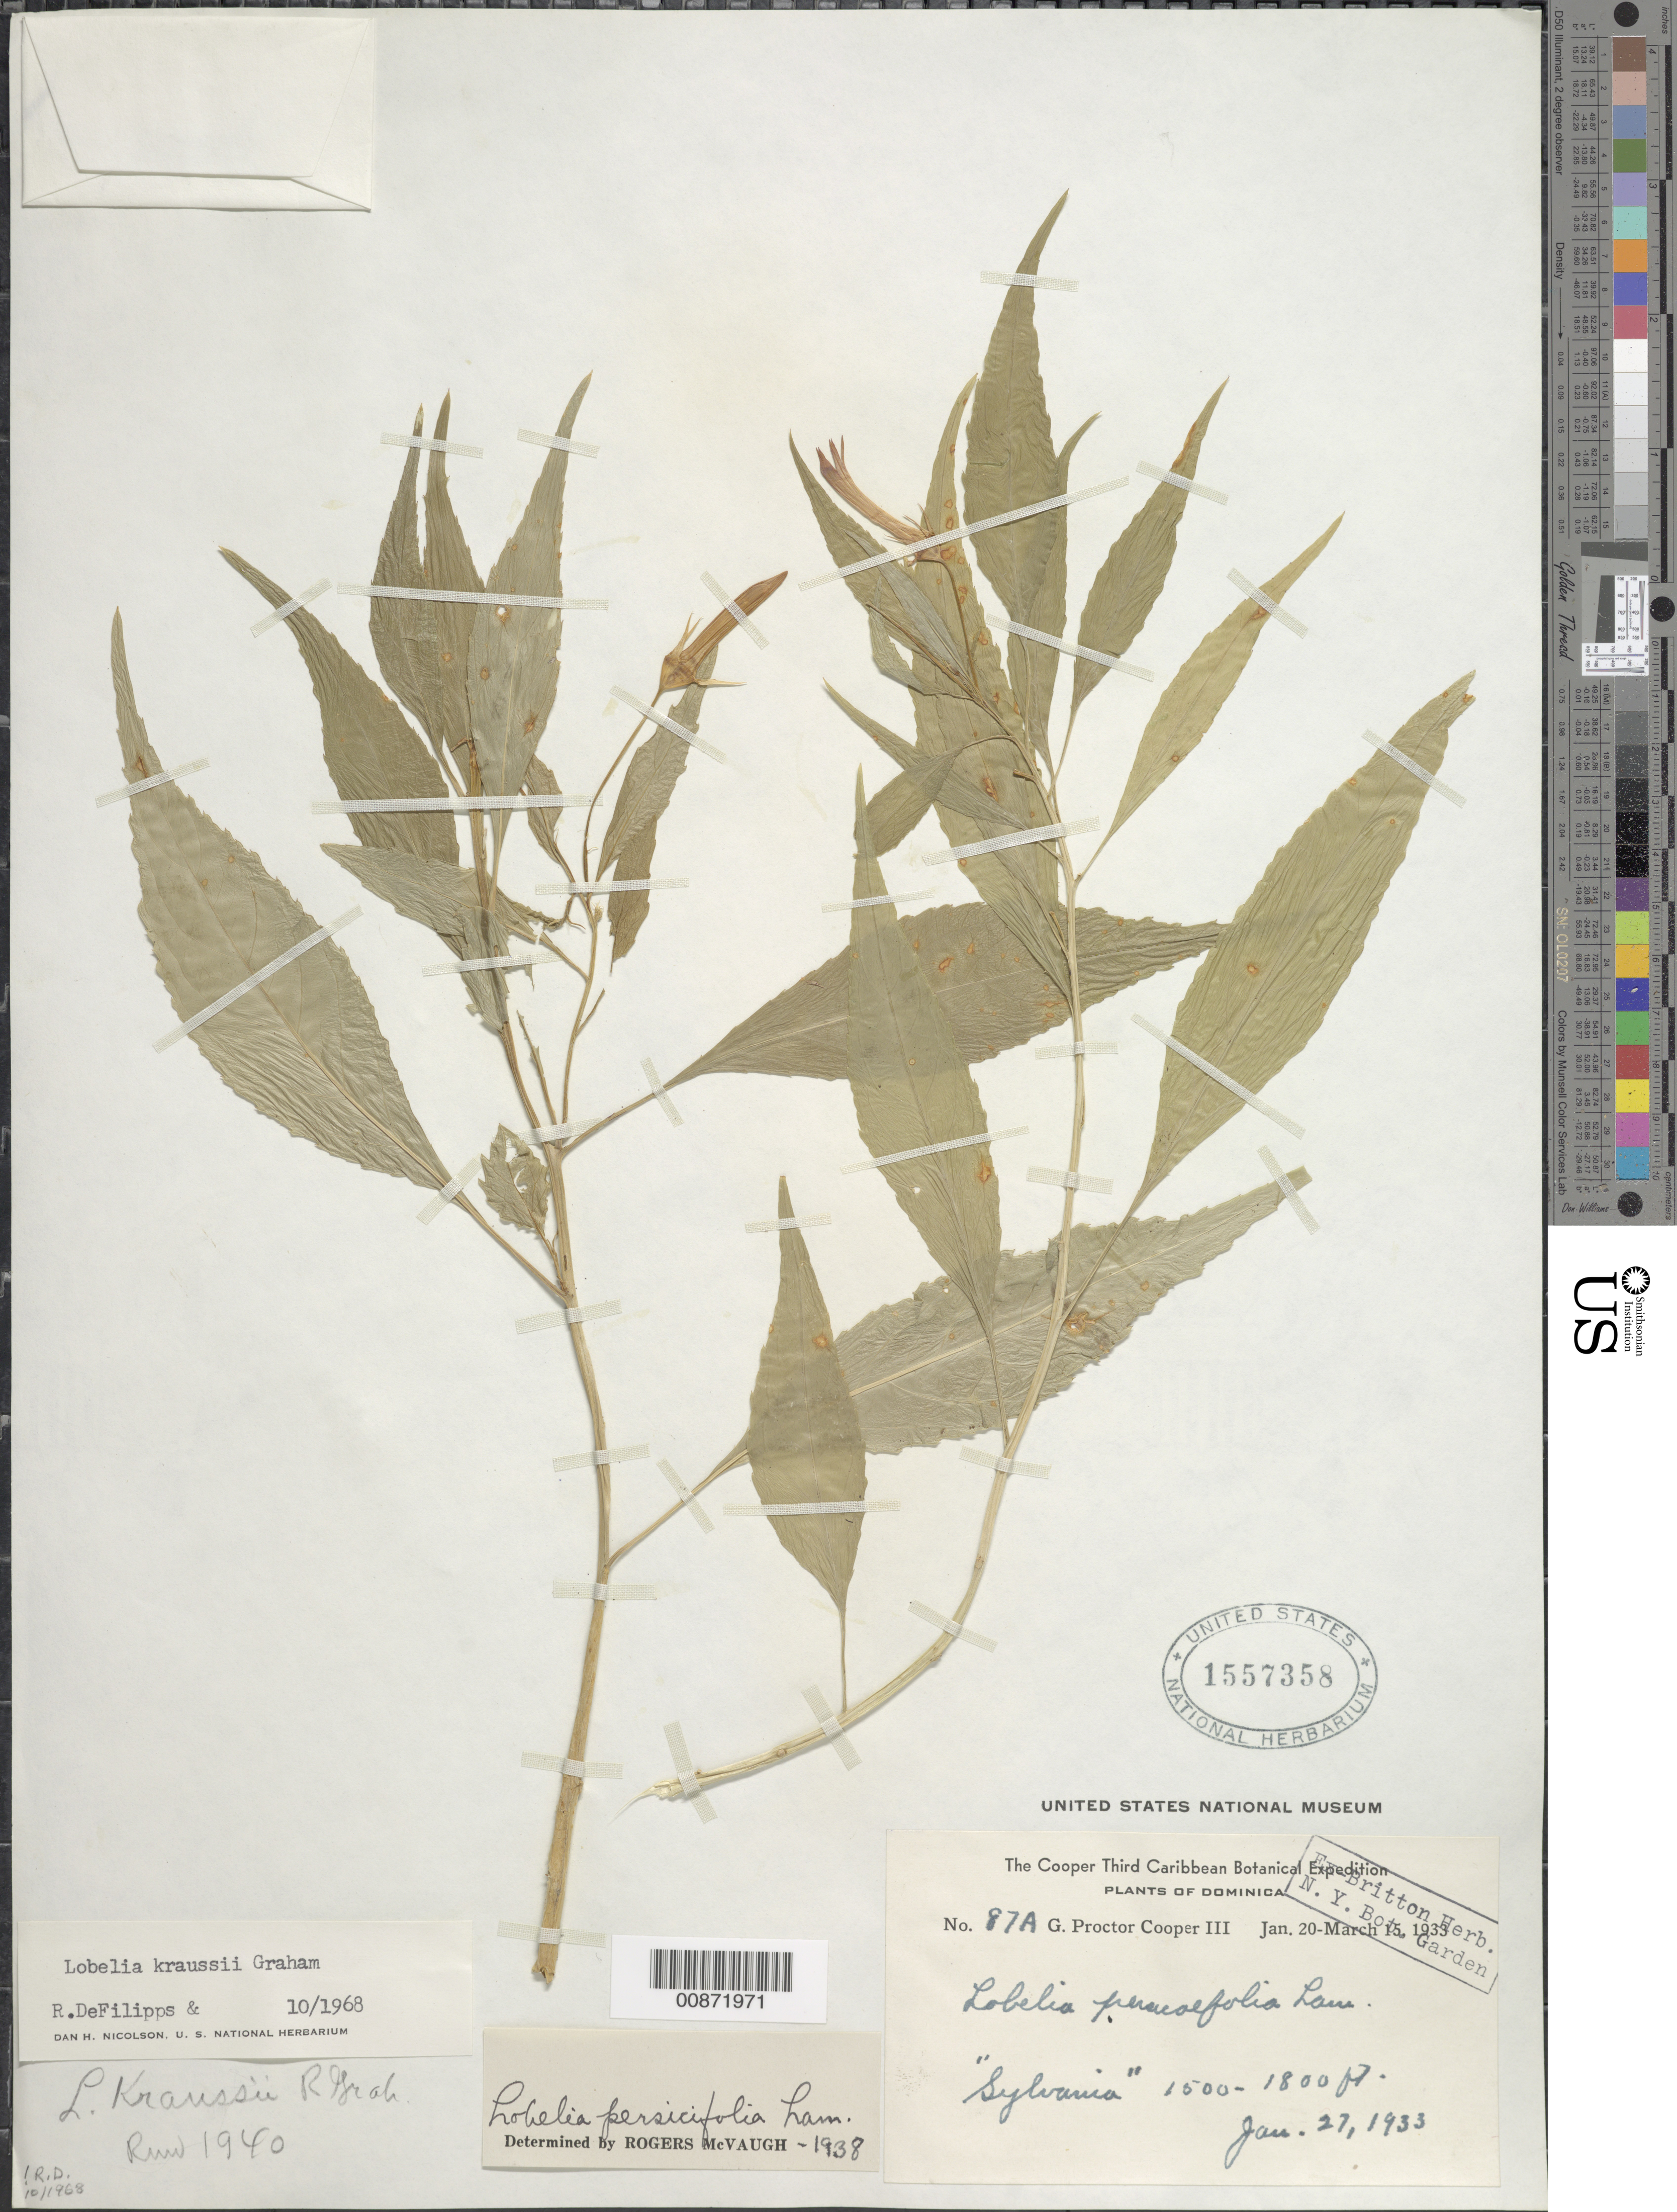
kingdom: Plantae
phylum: Tracheophyta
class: Magnoliopsida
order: Asterales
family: Campanulaceae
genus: Lobelia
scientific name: Lobelia kraussii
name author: Graham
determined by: Nicolson, D. H.; DeFilipps, R. A.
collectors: G. Cooper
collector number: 87A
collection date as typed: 27 Jan 1933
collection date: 1933-01-27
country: Dominica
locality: "Sylvania"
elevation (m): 457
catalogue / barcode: US 1557358